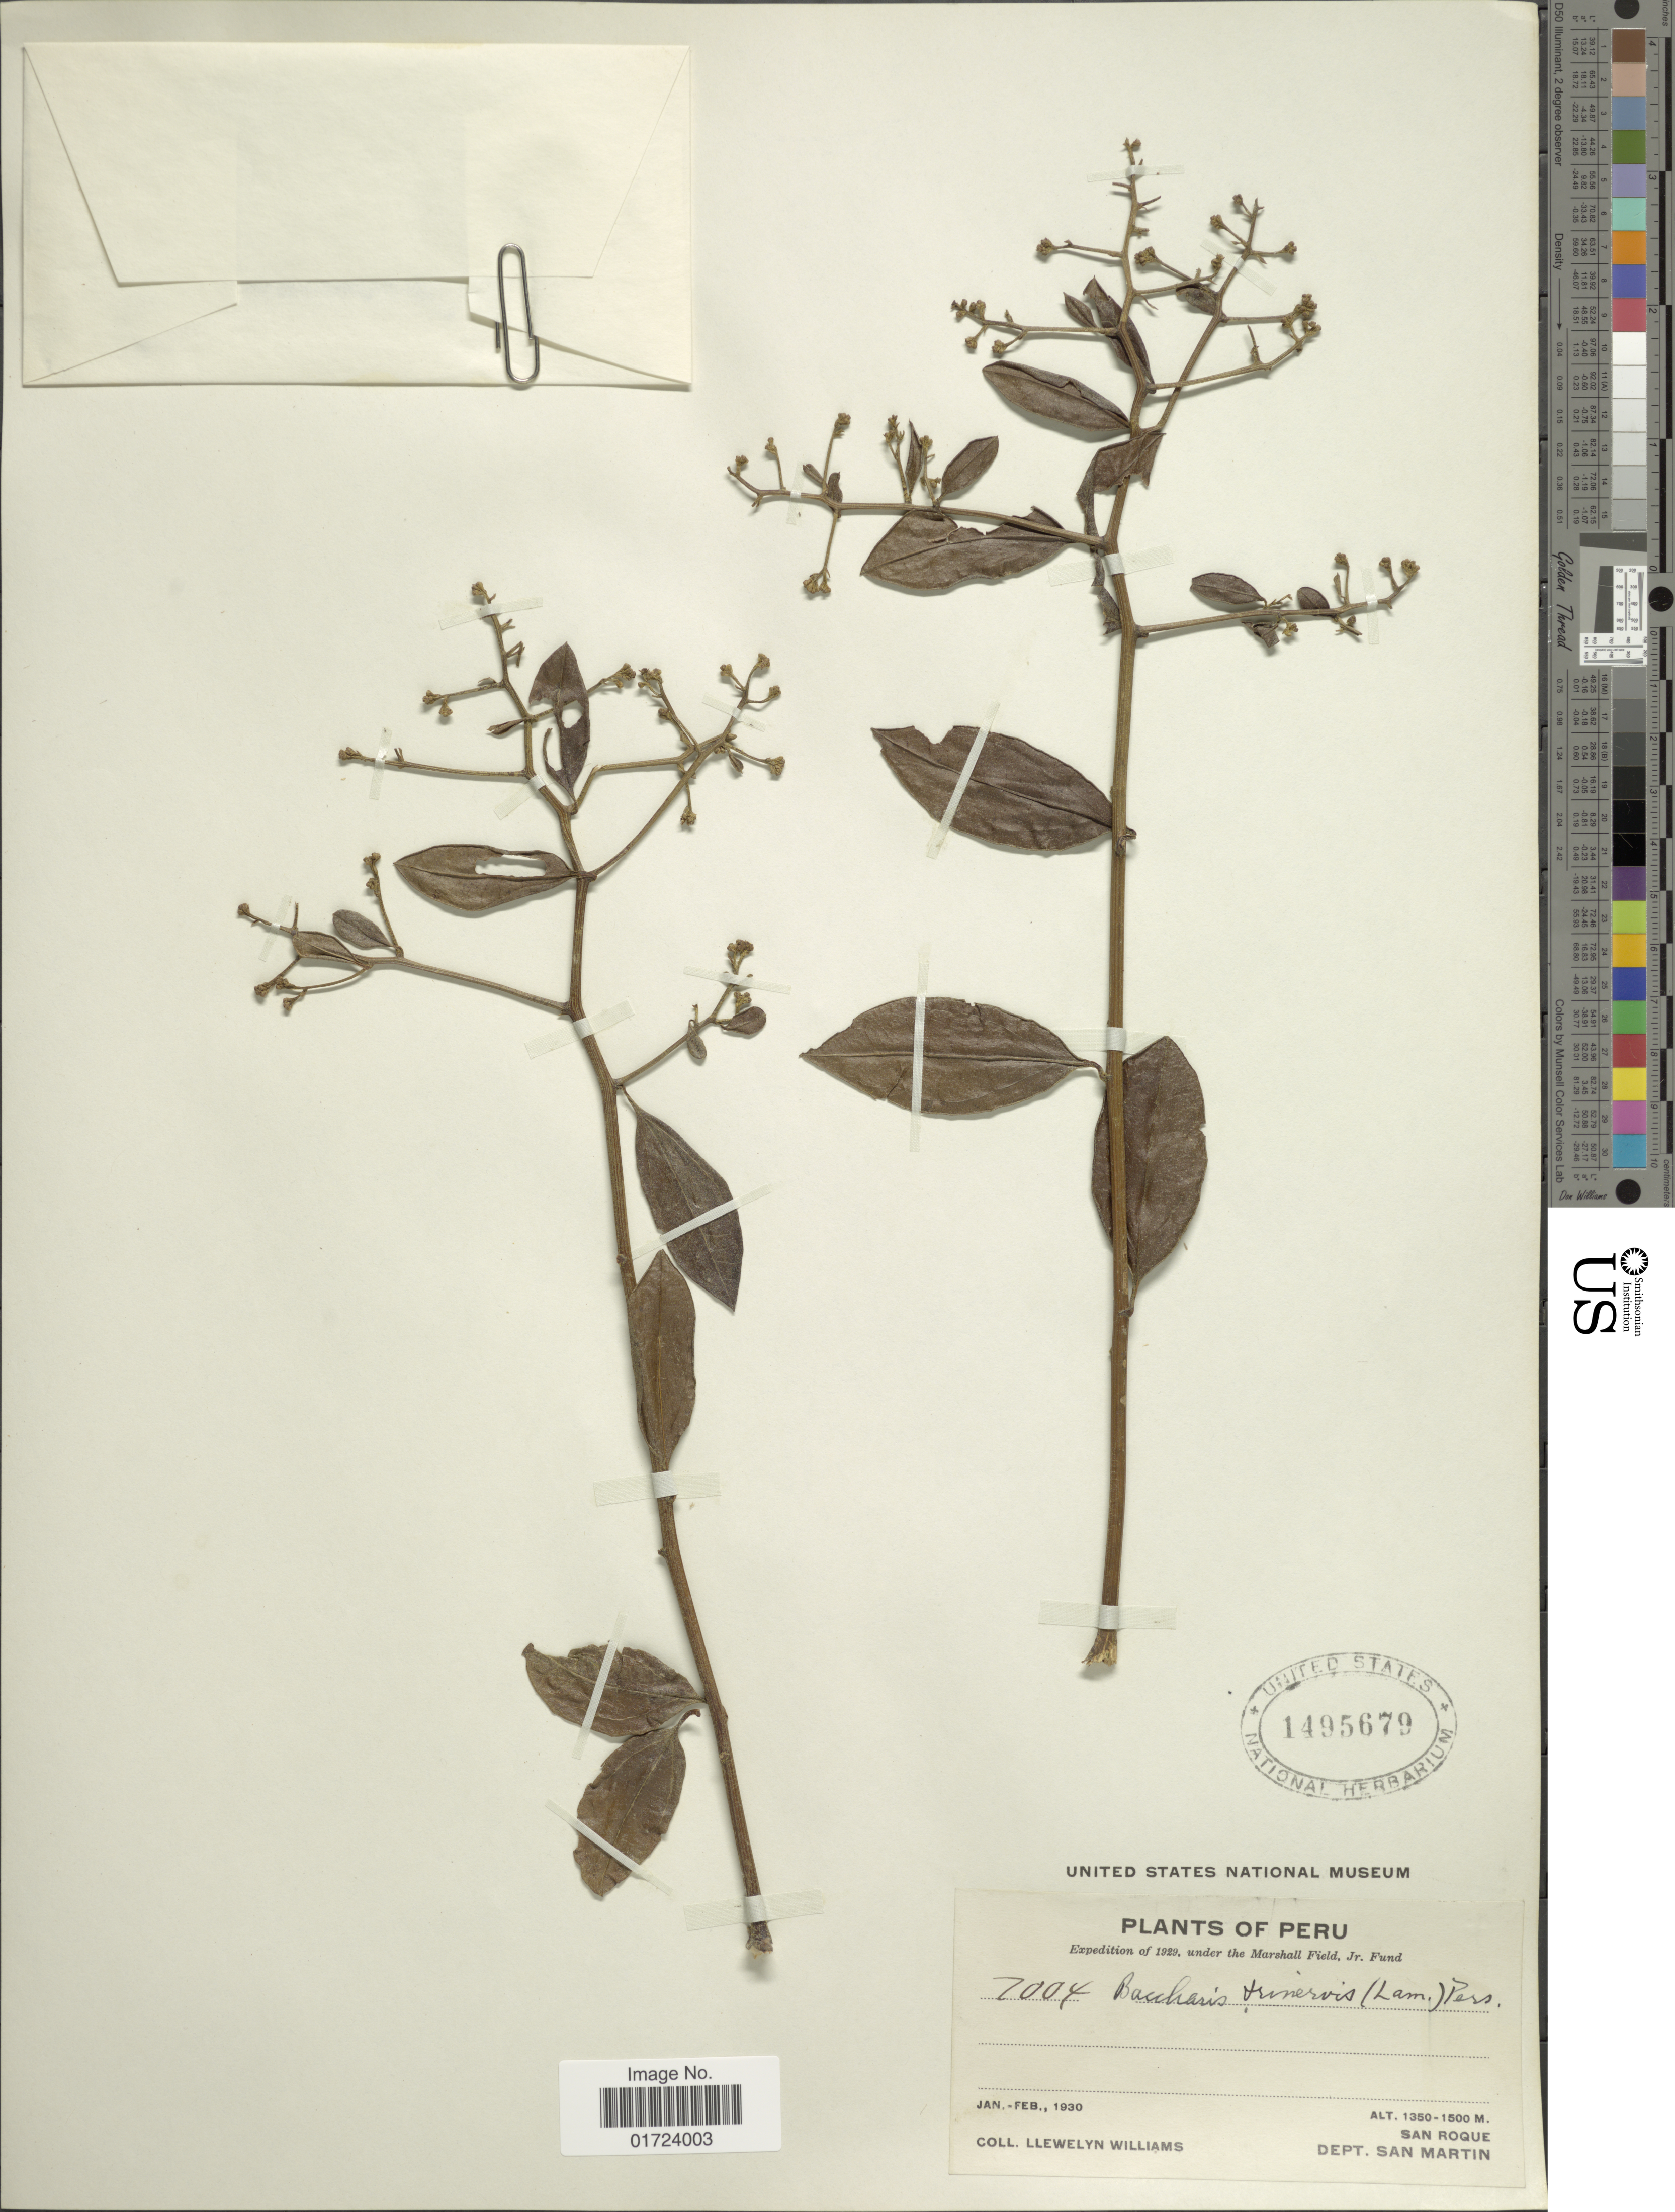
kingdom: Plantae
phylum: Tracheophyta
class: Magnoliopsida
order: Asterales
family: Asteraceae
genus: Baccharis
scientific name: Baccharis trinervis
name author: (Lam.) Pers.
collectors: Ll. Williams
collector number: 7004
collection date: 1930-01/1930-02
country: Peru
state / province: San Martín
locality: San Roque. Dept. San Martin.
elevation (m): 1350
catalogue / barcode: US 1495679